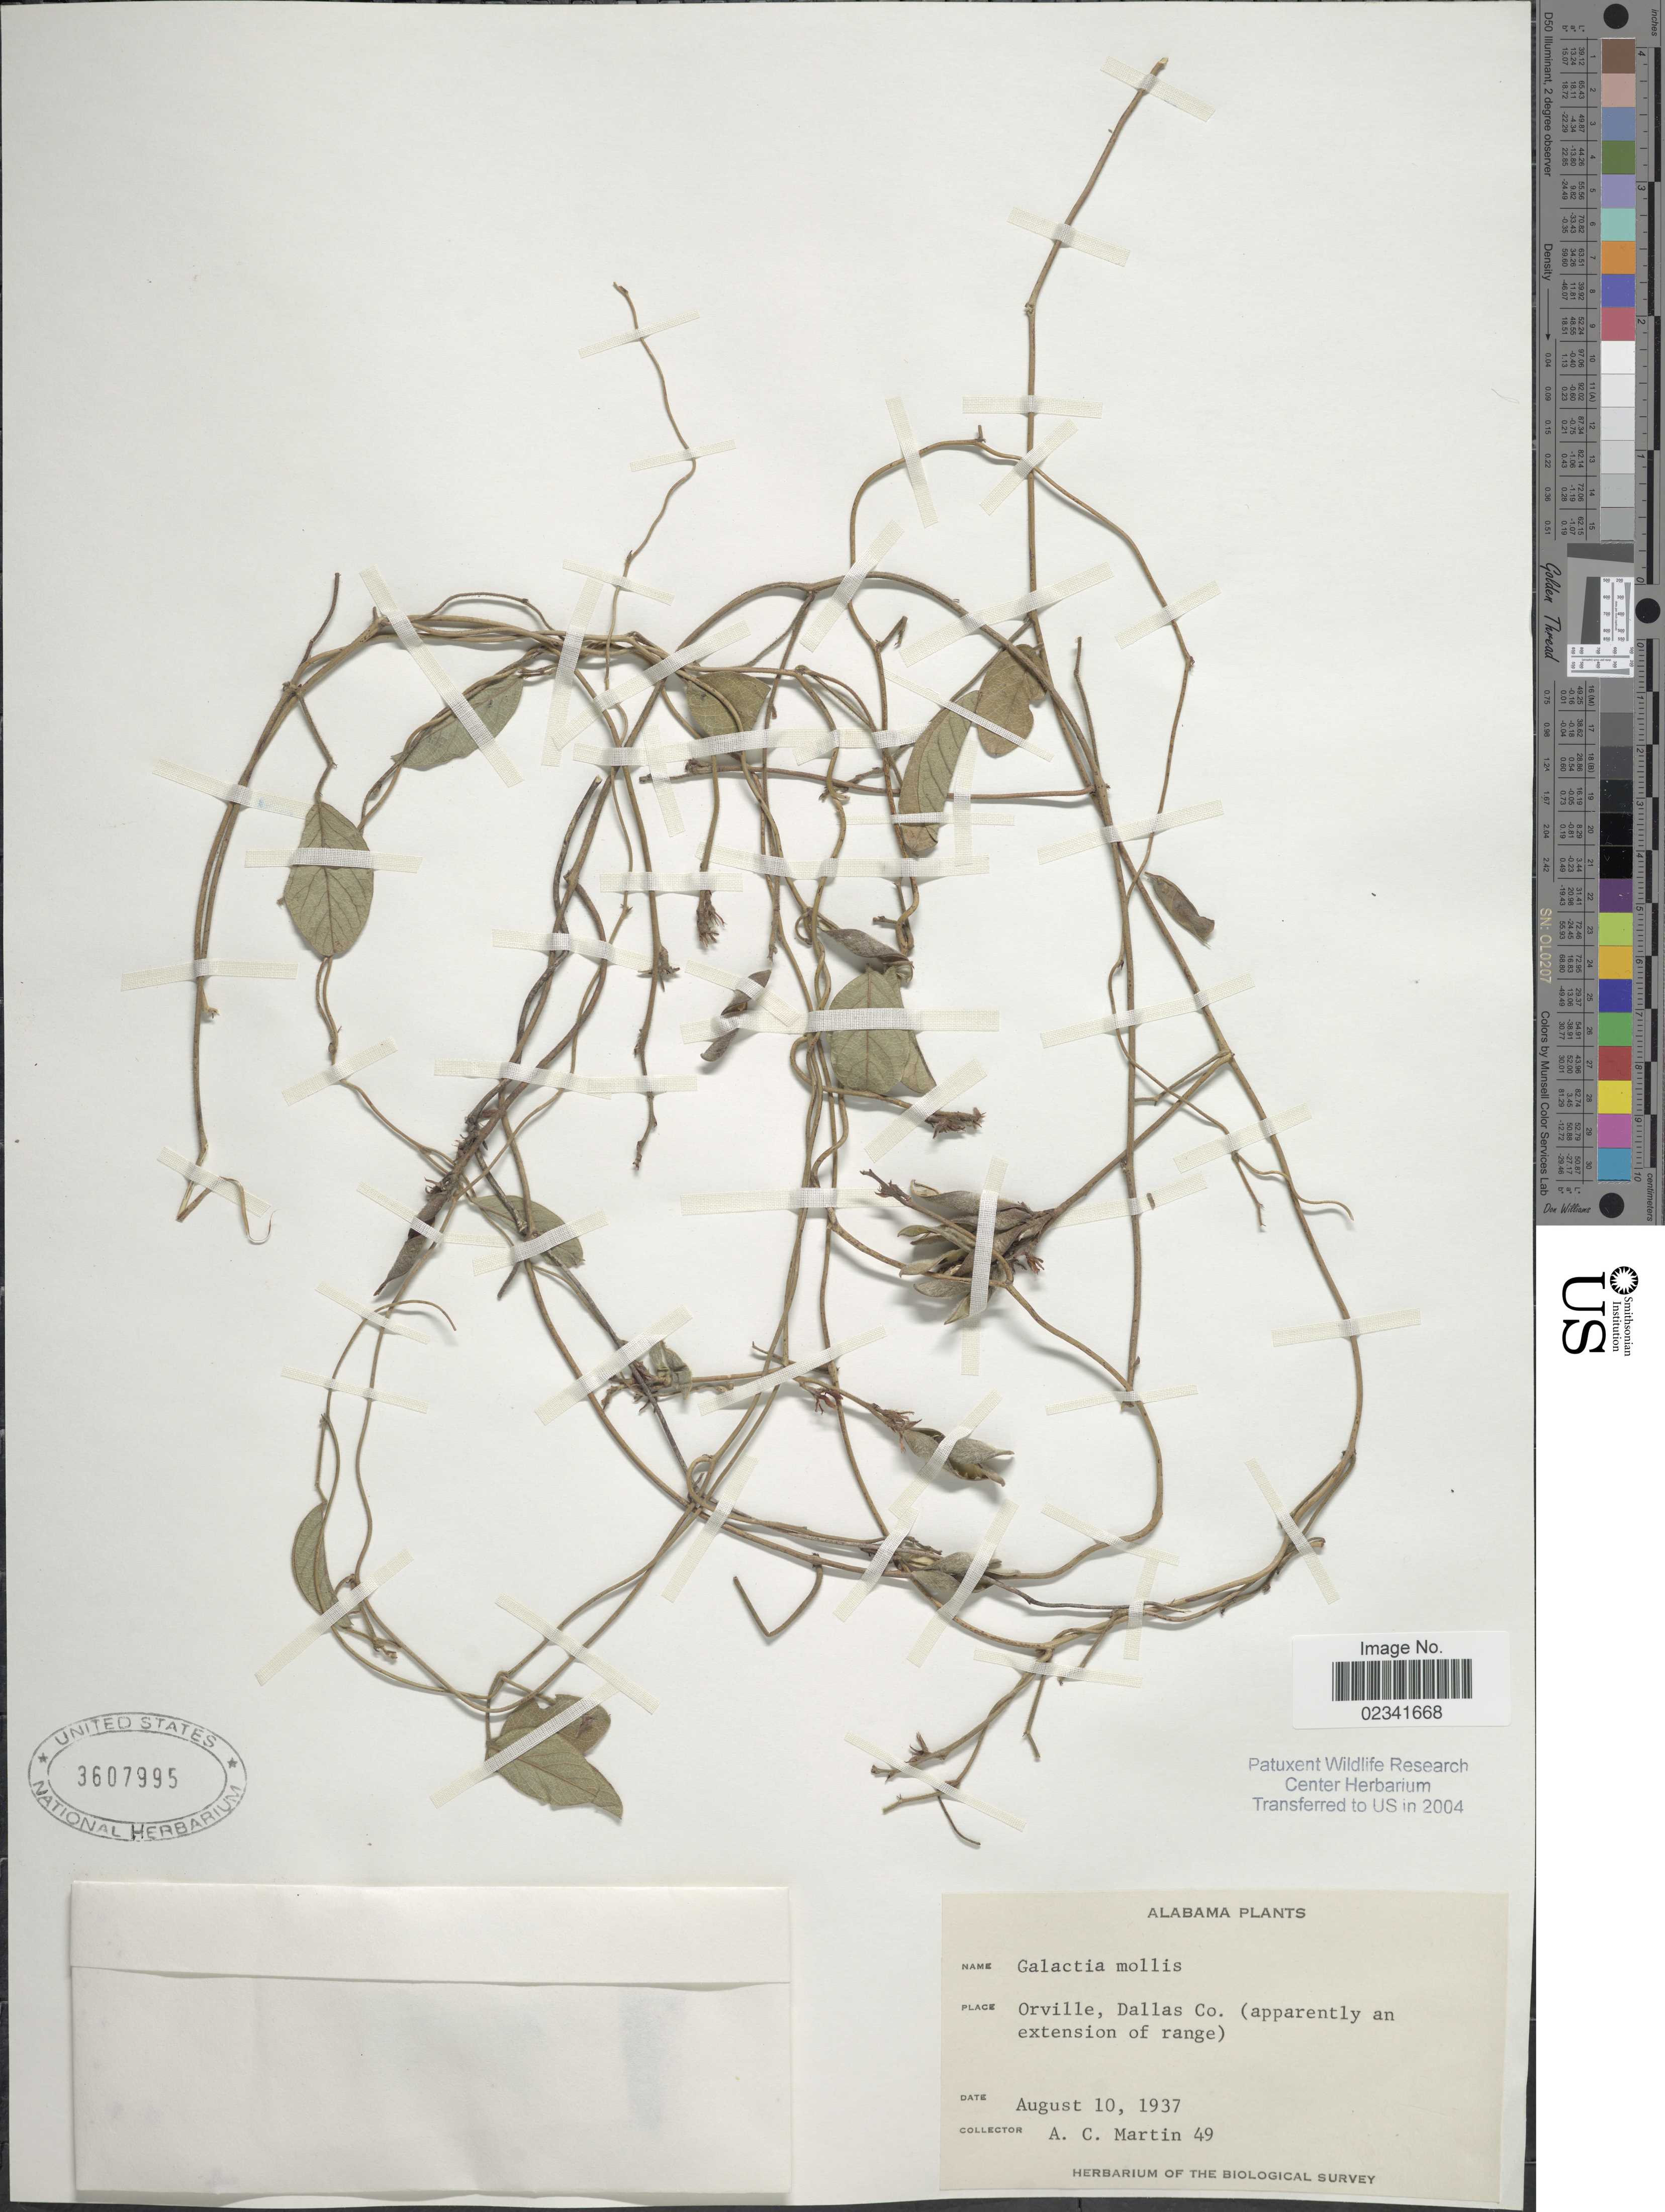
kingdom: Plantae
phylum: Tracheophyta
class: Magnoliopsida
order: Fabales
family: Fabaceae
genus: Galactia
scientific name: Galactia mollis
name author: Michx.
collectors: A. C. Martin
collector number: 49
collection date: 1937-08-10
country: United States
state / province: Alabama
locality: Orville, Dallas Co. (apparently an extension of range)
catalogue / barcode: US 3607995